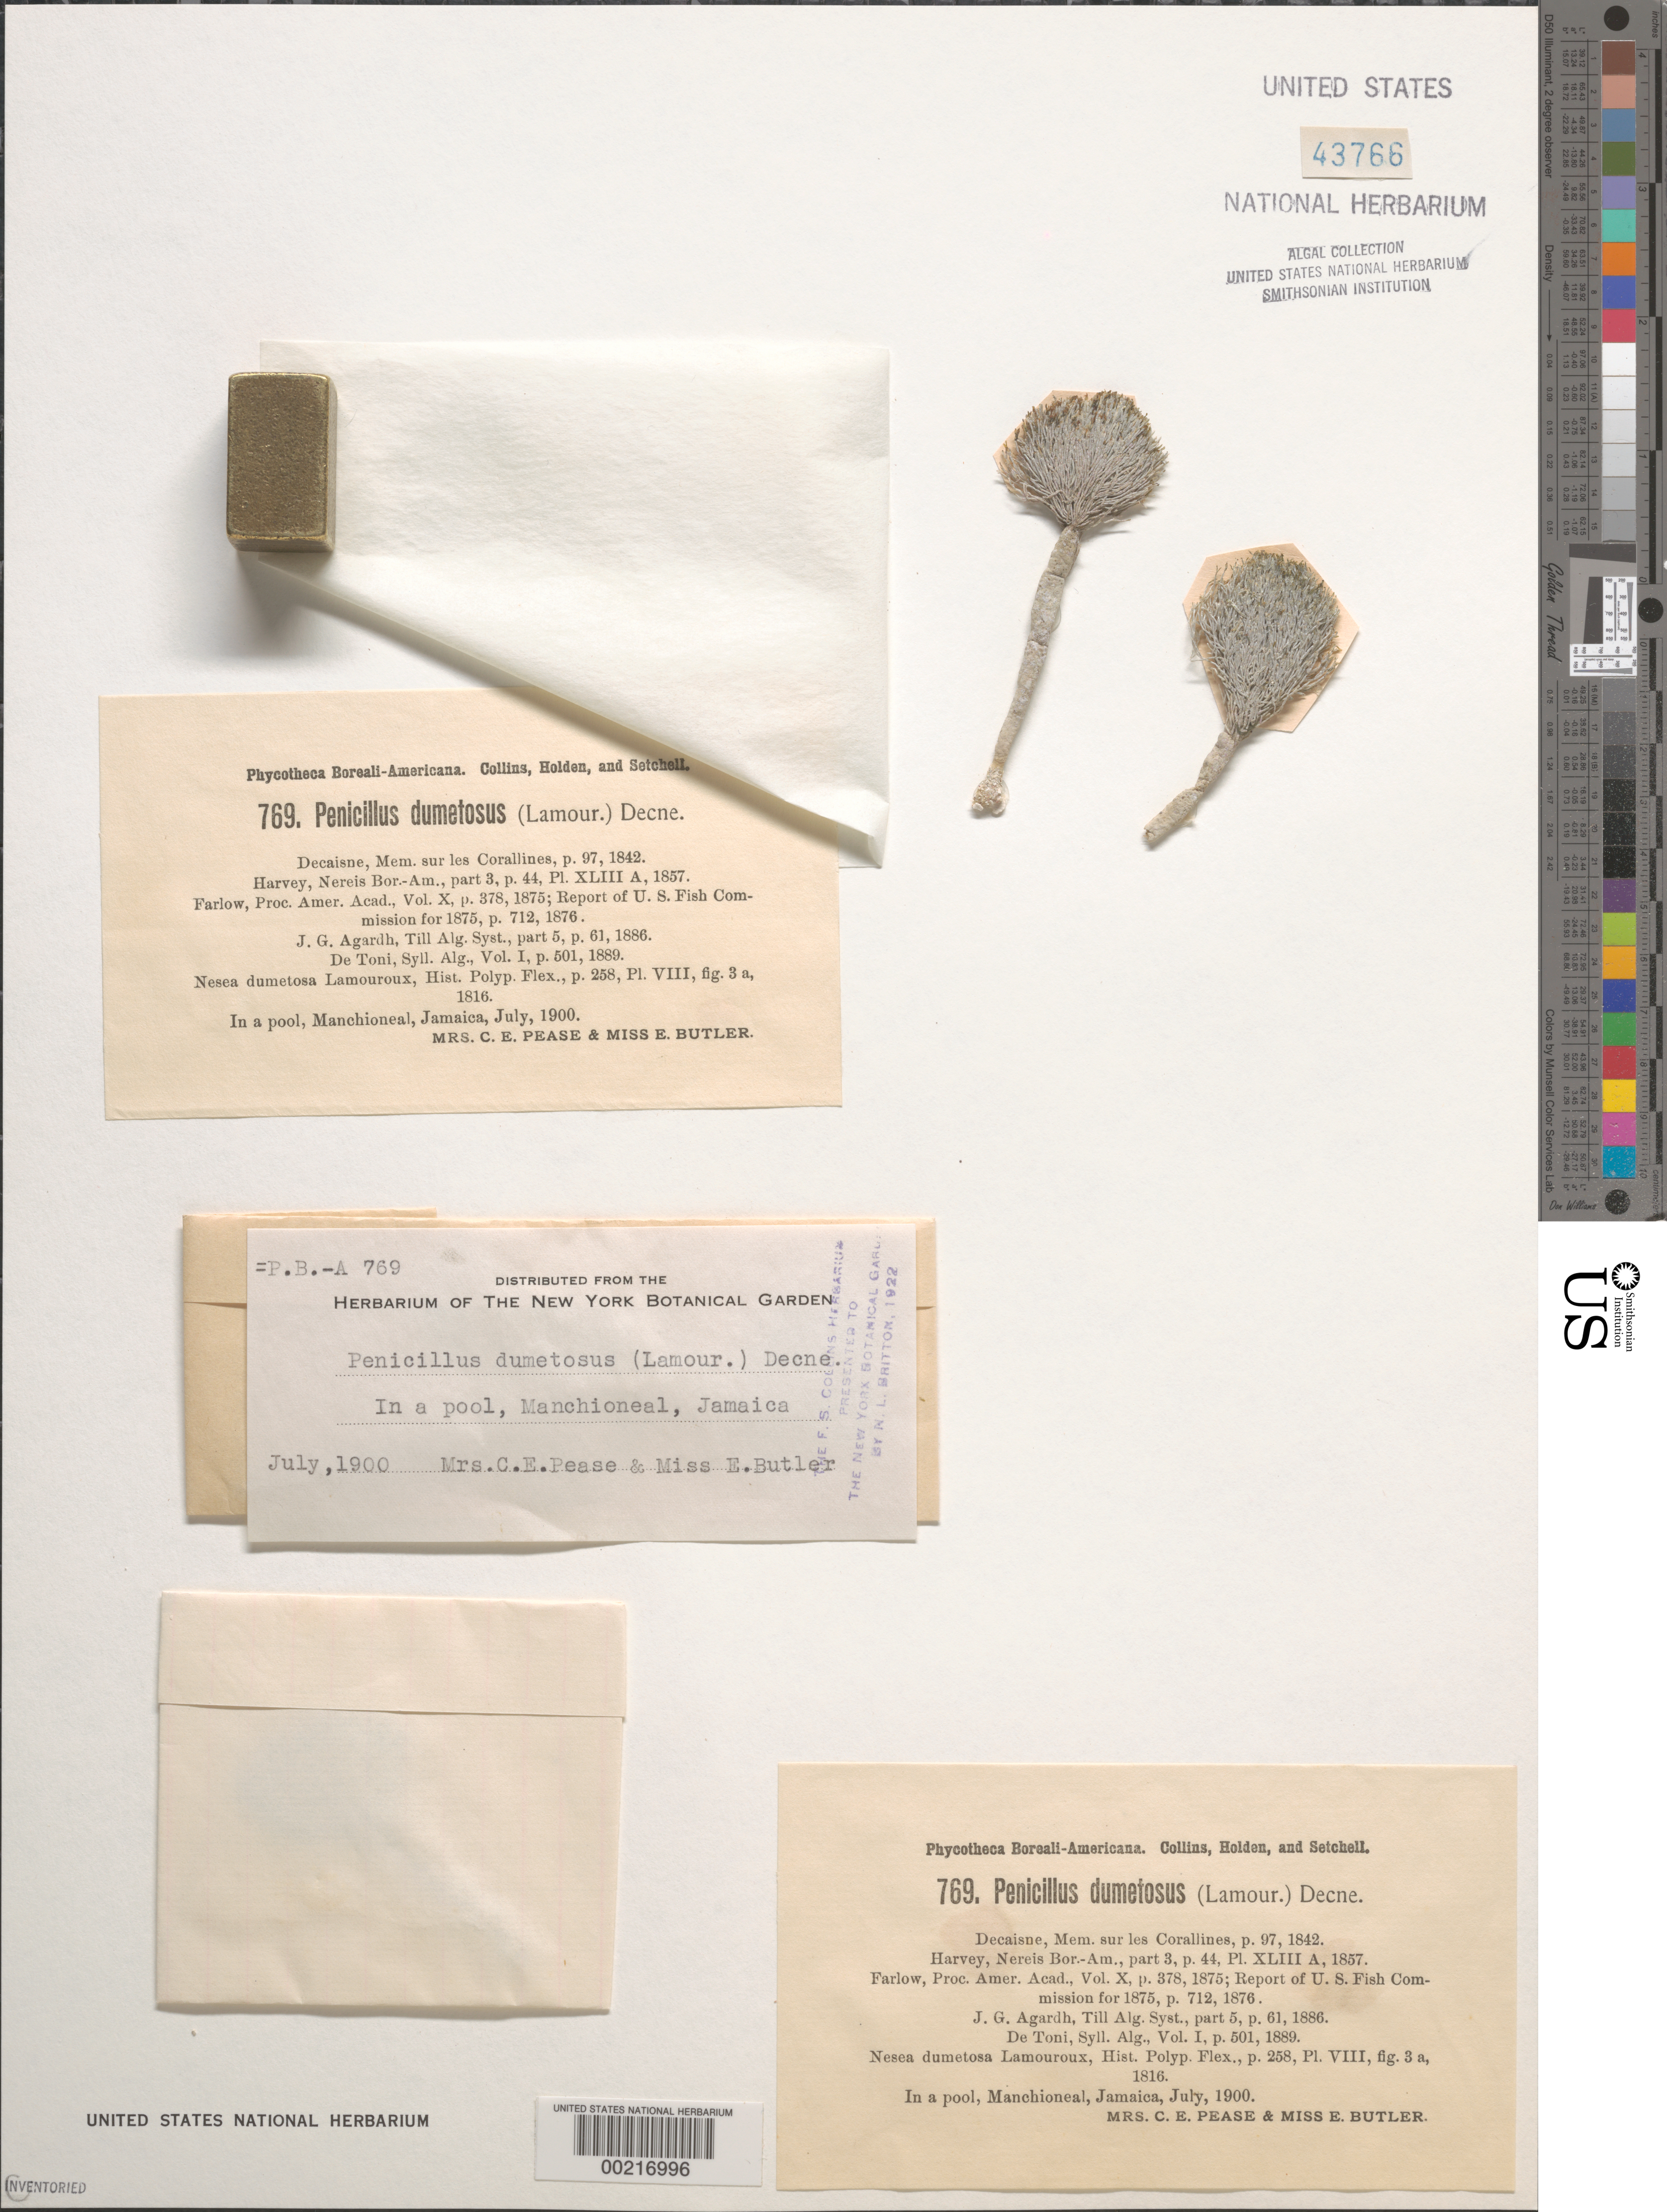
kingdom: Plantae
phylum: Chlorophyta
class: Ulvophyceae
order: Bryopsidales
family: Udoteaceae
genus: Penicillus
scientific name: Penicillus dumetosus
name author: (J.V.Lamouroux) Blainville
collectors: C. Pease & E. Butler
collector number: PB-A 769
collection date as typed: Jul 1900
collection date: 1900-07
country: Jamaica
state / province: Portland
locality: Manchioneal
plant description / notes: Collins, Holden & Setchell, Phycotheca Boreali-Americana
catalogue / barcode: US 43766